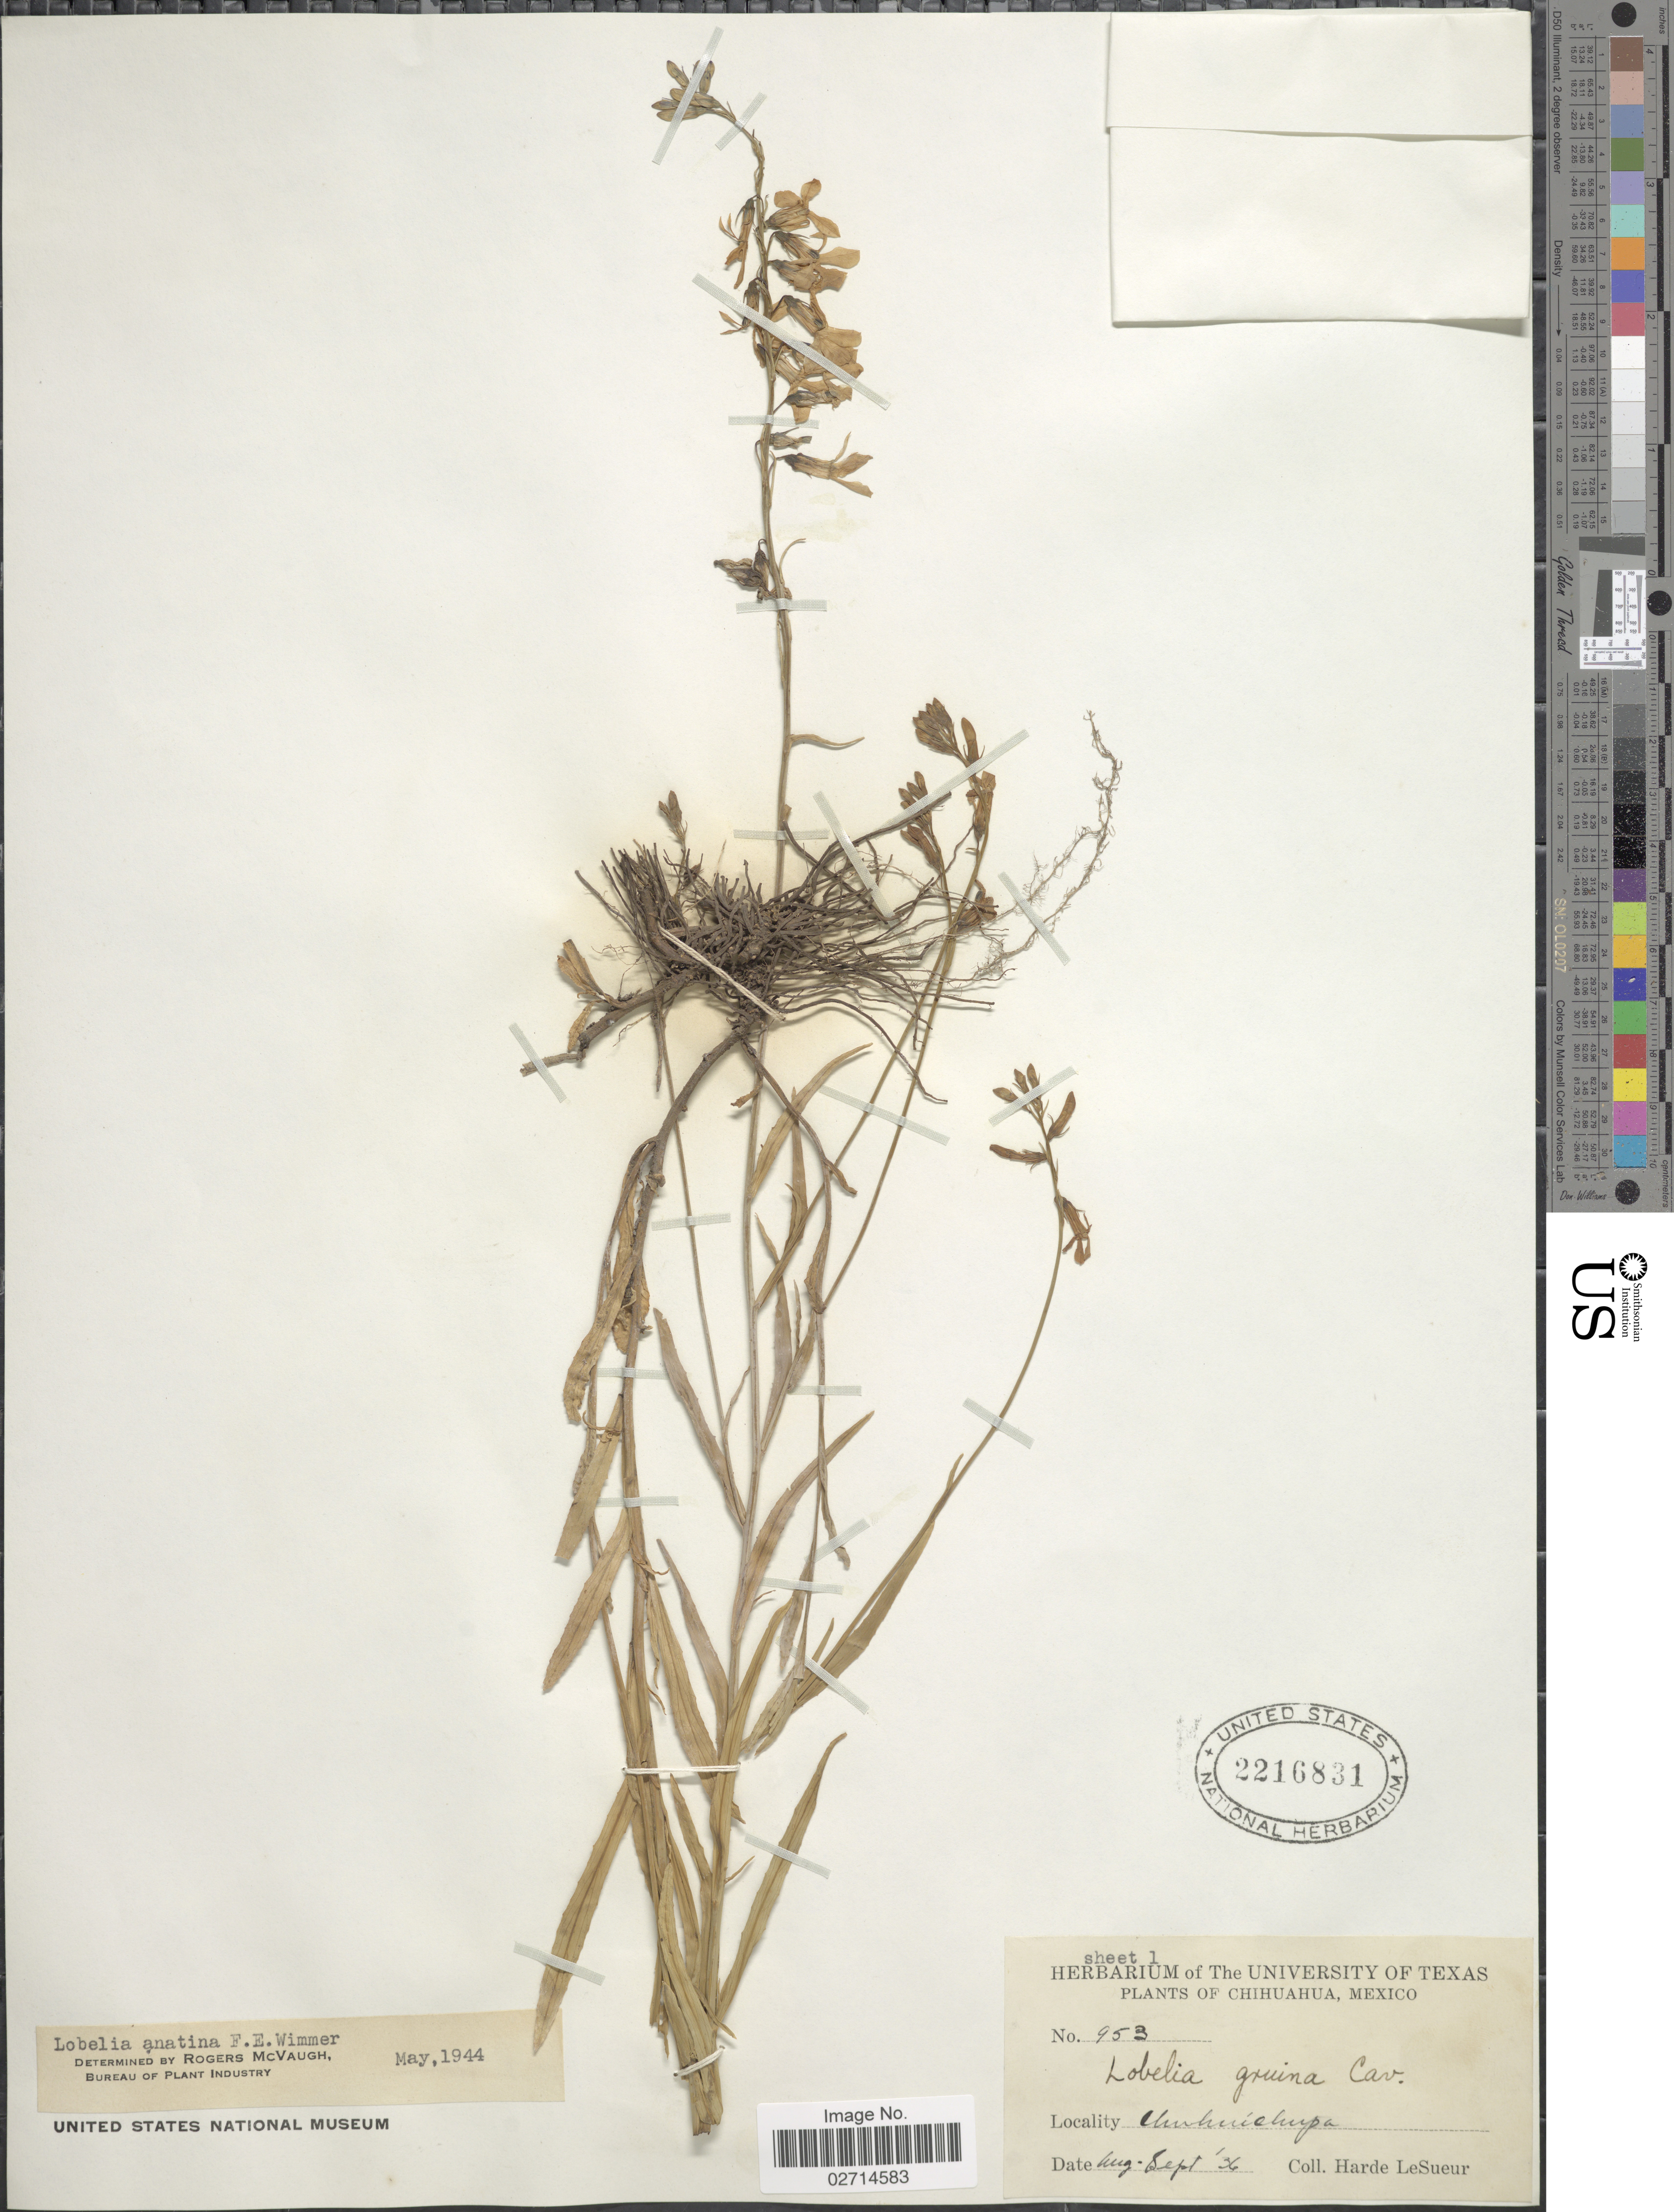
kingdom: Plantae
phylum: Tracheophyta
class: Magnoliopsida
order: Asterales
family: Campanulaceae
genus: Lobelia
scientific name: Lobelia anatina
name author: E. Wimm.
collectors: H. LeSueur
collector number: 953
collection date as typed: Transcribed d/m/y: /8/36 to /9/36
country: Mexico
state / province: Chihuahua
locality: Chuhuichupa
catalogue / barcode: US 2216831